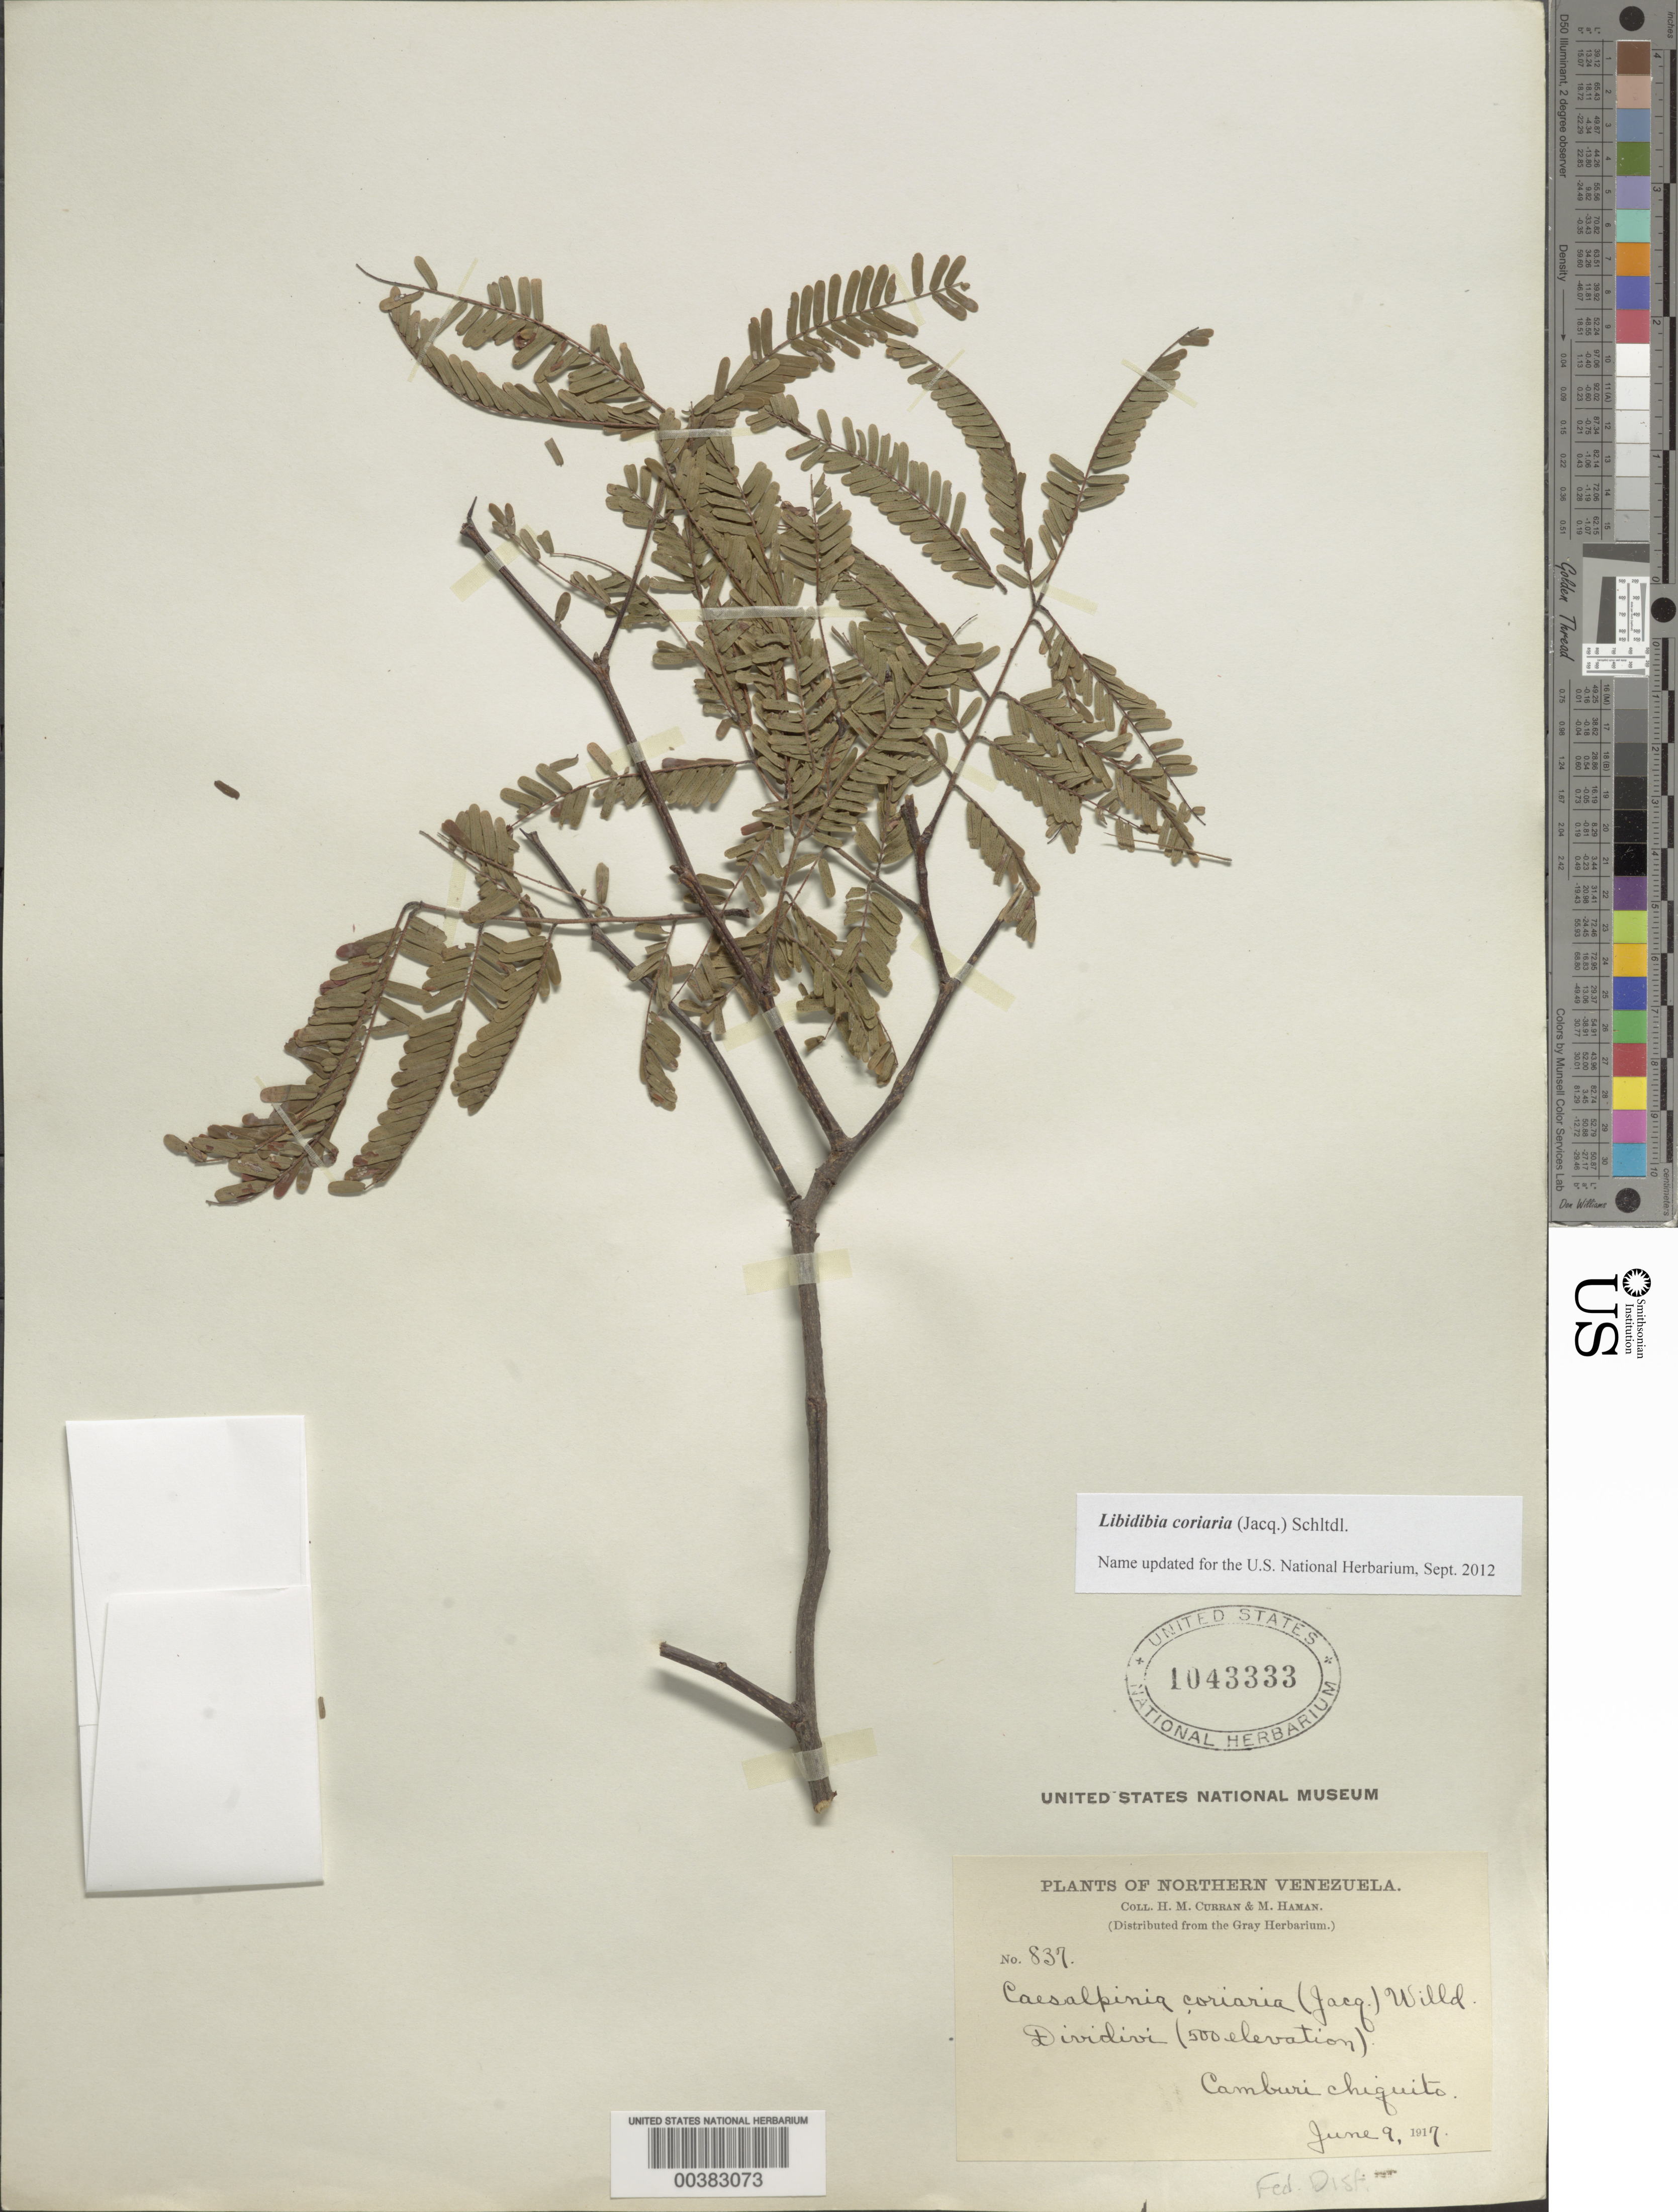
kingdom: Plantae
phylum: Tracheophyta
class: Magnoliopsida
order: Fabales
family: Fabaceae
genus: Libidibia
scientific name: Libidibia coriaria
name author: (Jacq.) Schltdl.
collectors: H. M. Curran & M. Haman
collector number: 837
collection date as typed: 09 Jun 1917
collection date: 1917-06-09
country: Venezuela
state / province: Distrito Federal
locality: Camburi chiquito; la guaira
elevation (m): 152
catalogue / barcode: US 1043333